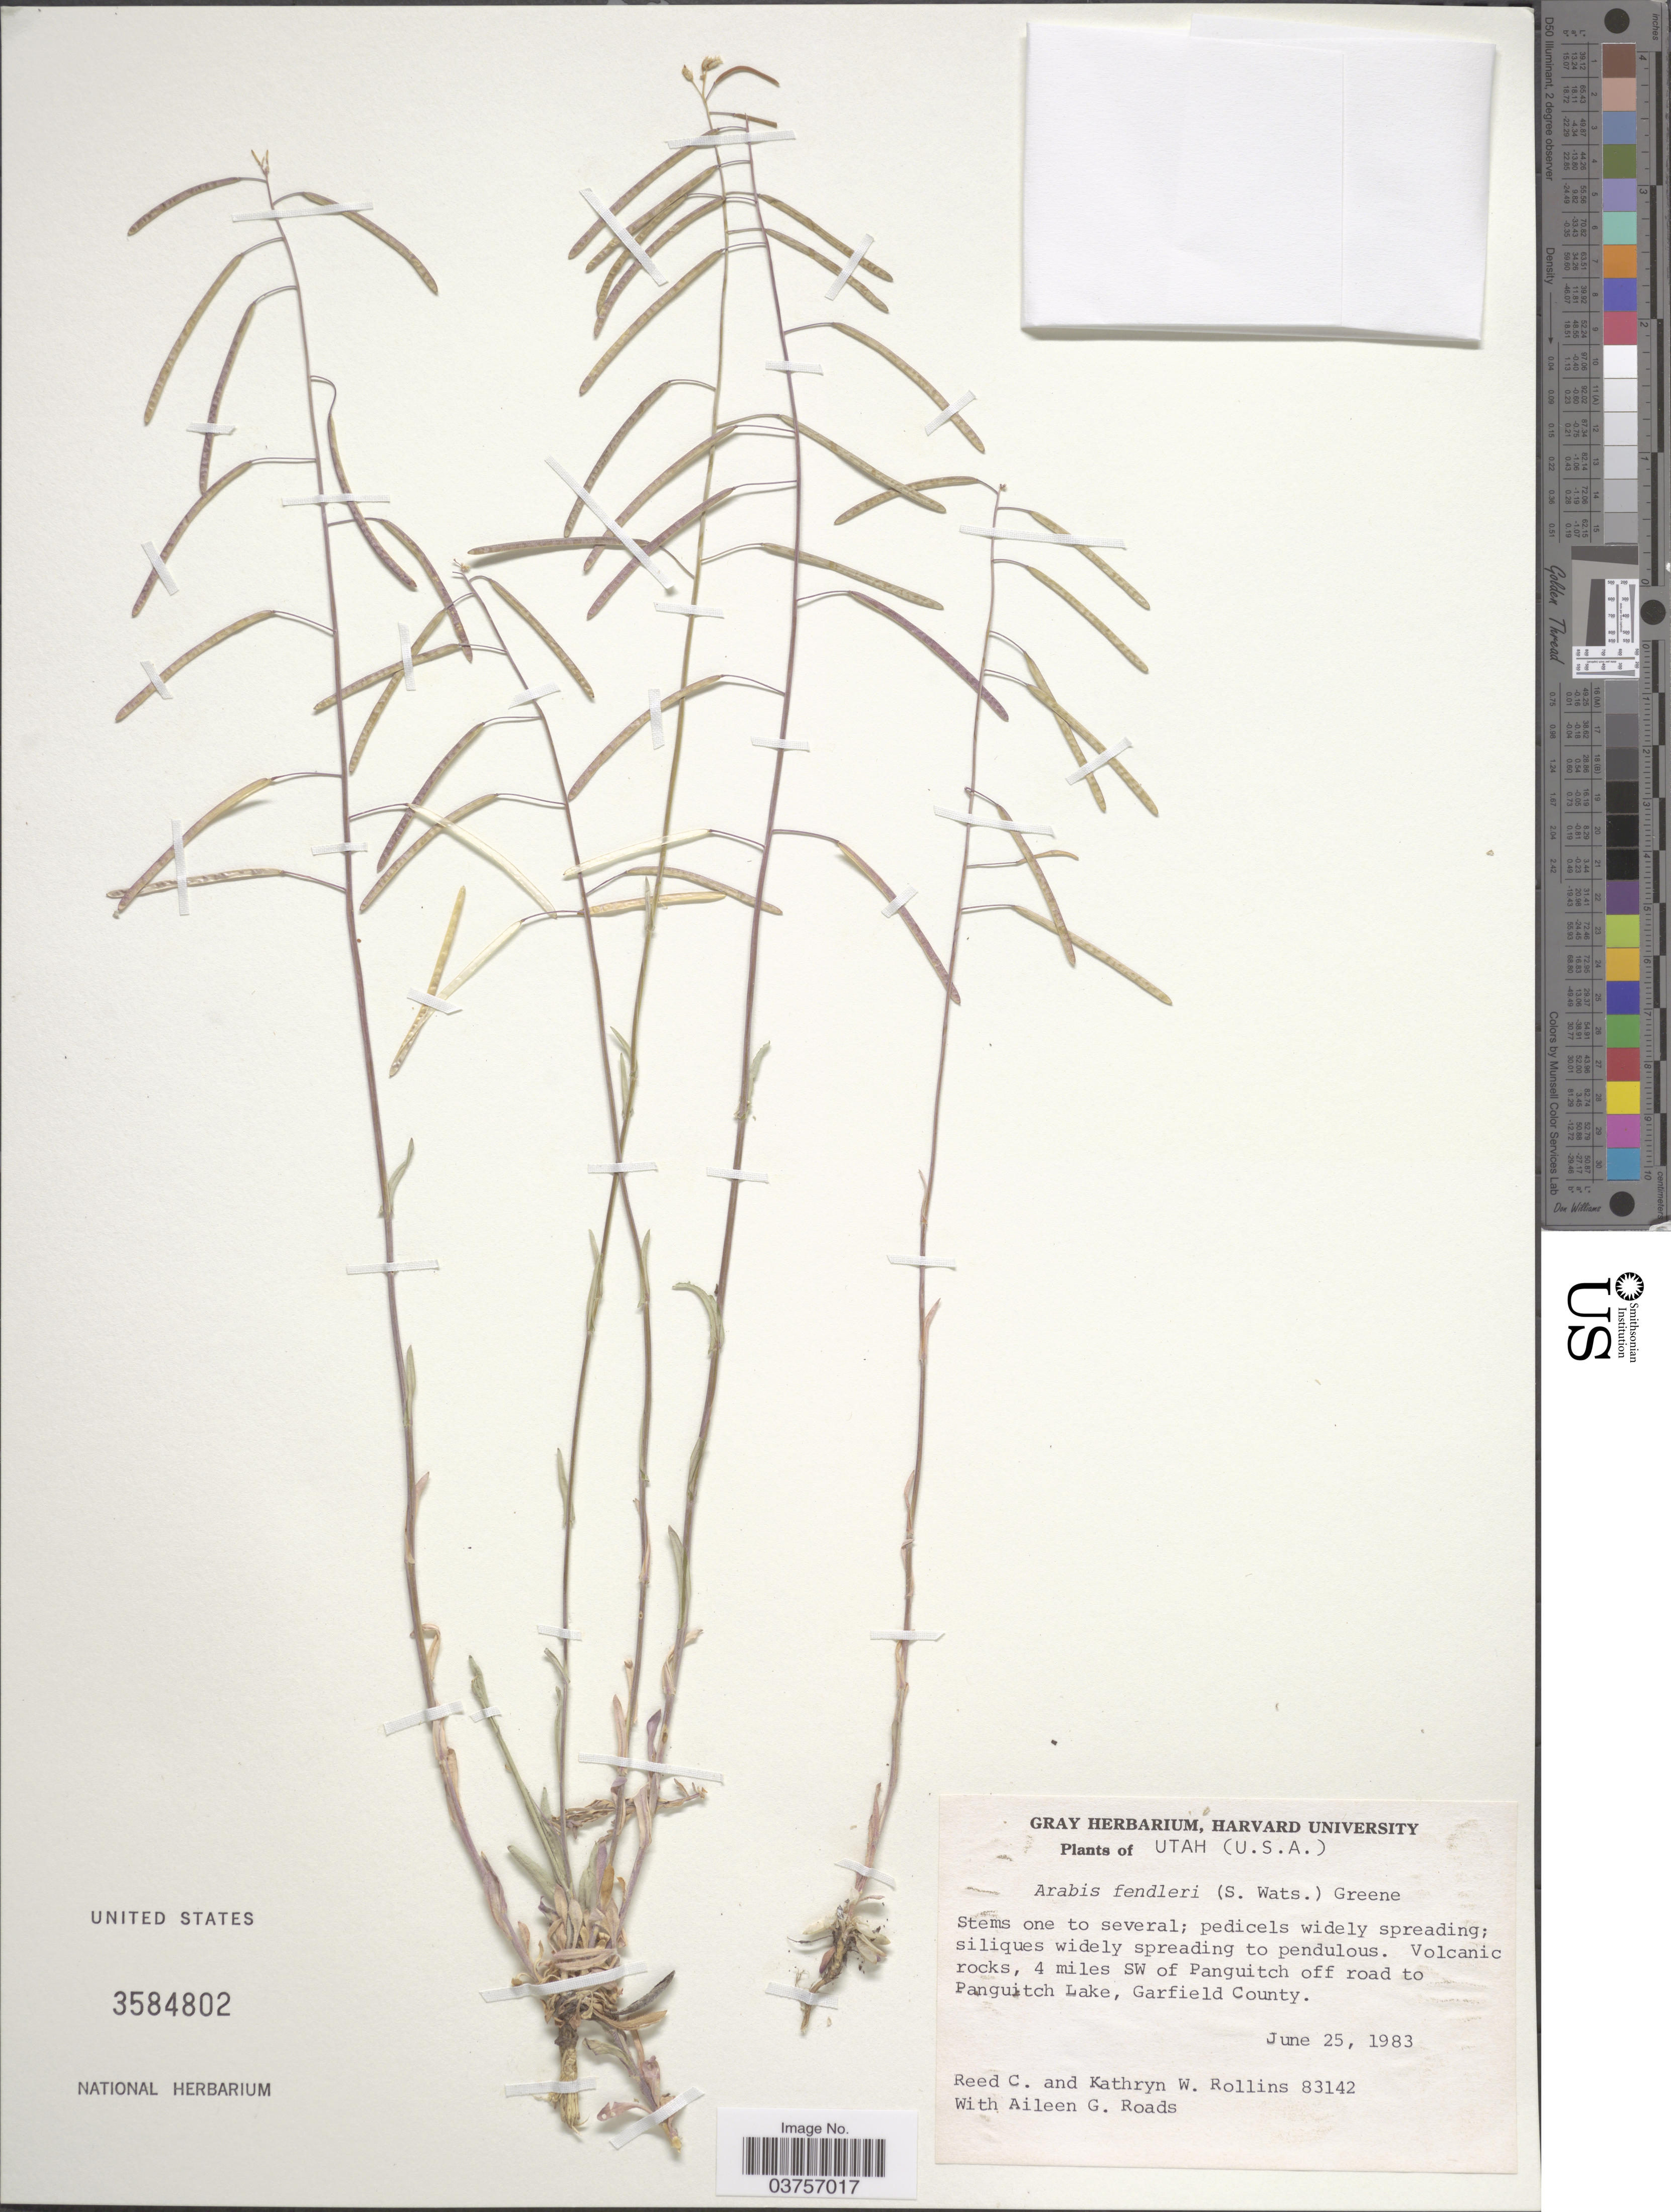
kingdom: Plantae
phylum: Tracheophyta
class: Magnoliopsida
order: Brassicales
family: Brassicaceae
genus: Arabis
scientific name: Arabis fendleri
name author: (S. Watson) Greene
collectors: R. C. Rollins, K. W. Rollins & A. Roads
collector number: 83142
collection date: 1983-06-25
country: United States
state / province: Utah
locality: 4 miles SW of Panguitch off road to Panguitch Lake, Garfield County.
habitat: volcanic rocks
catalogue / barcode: US 3584802